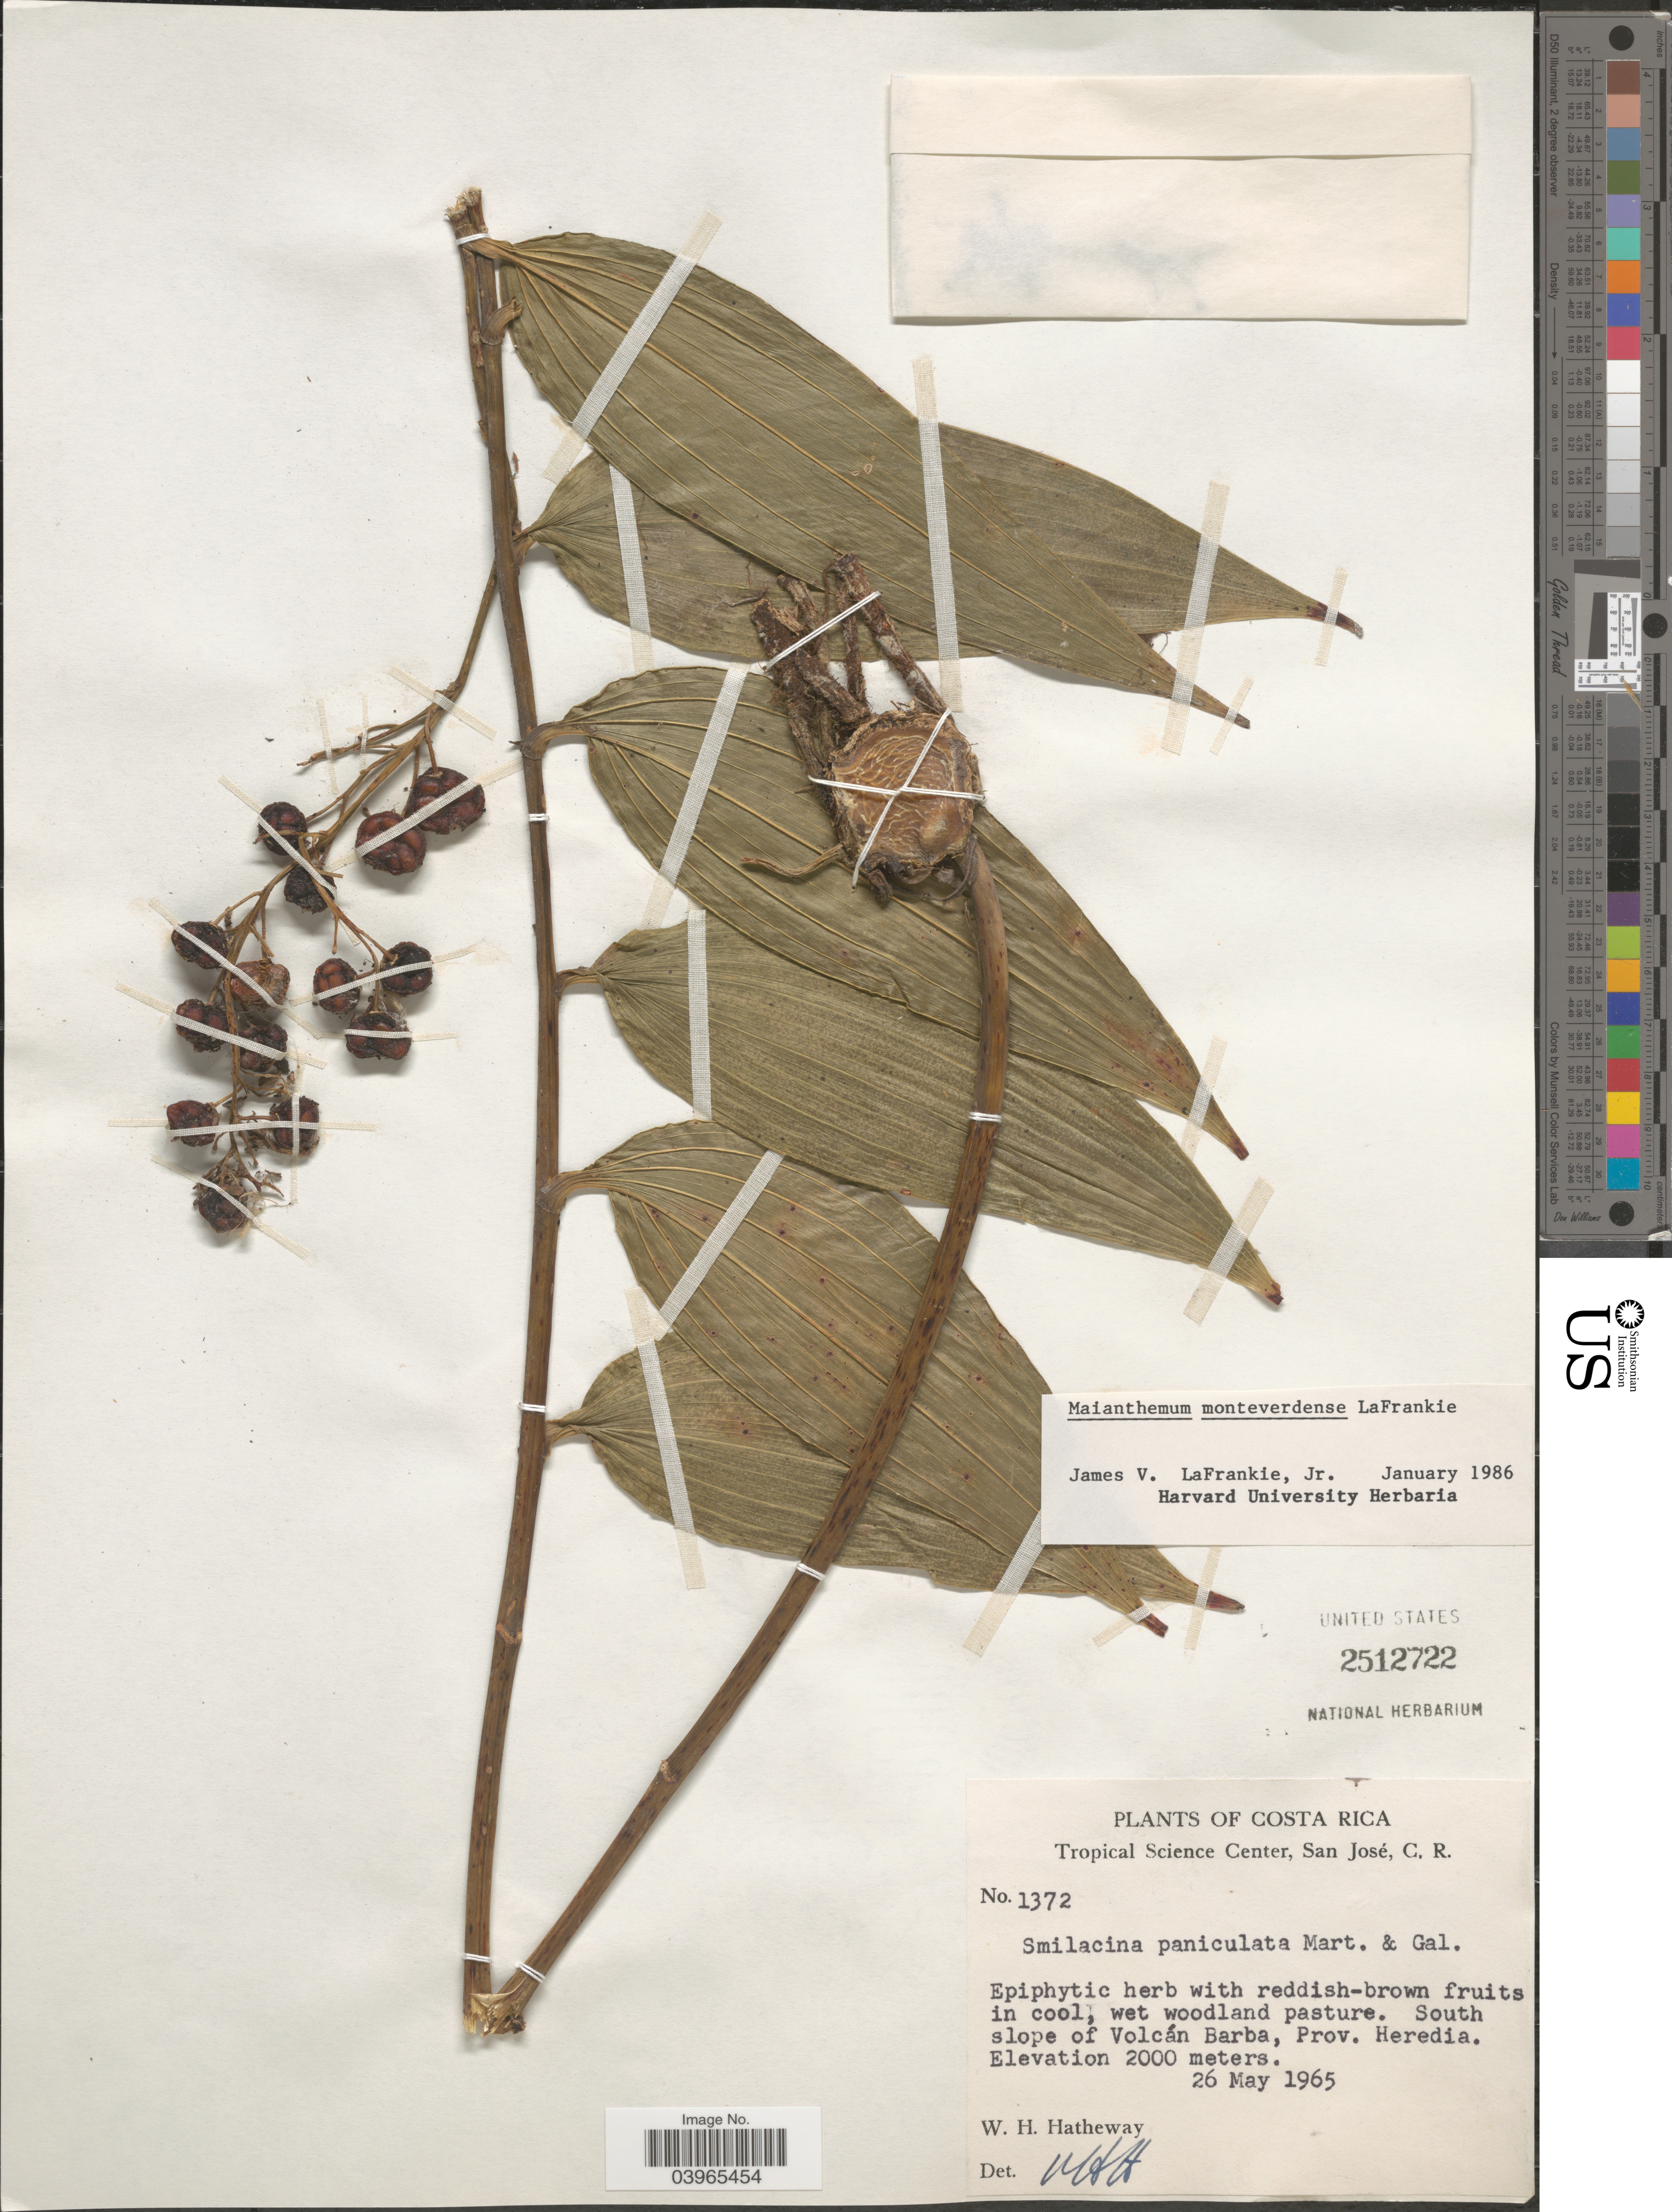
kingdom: Plantae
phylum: Tracheophyta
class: Liliopsida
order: Asparagales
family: Asparagaceae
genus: Maianthemum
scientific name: Maianthemum monteverdense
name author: LaFrankie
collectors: W. H. Hatheway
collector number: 1372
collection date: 1965-05-26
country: Costa Rica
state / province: Heredia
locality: South slope of Volcán Barba.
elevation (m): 2000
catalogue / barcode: US 2512722